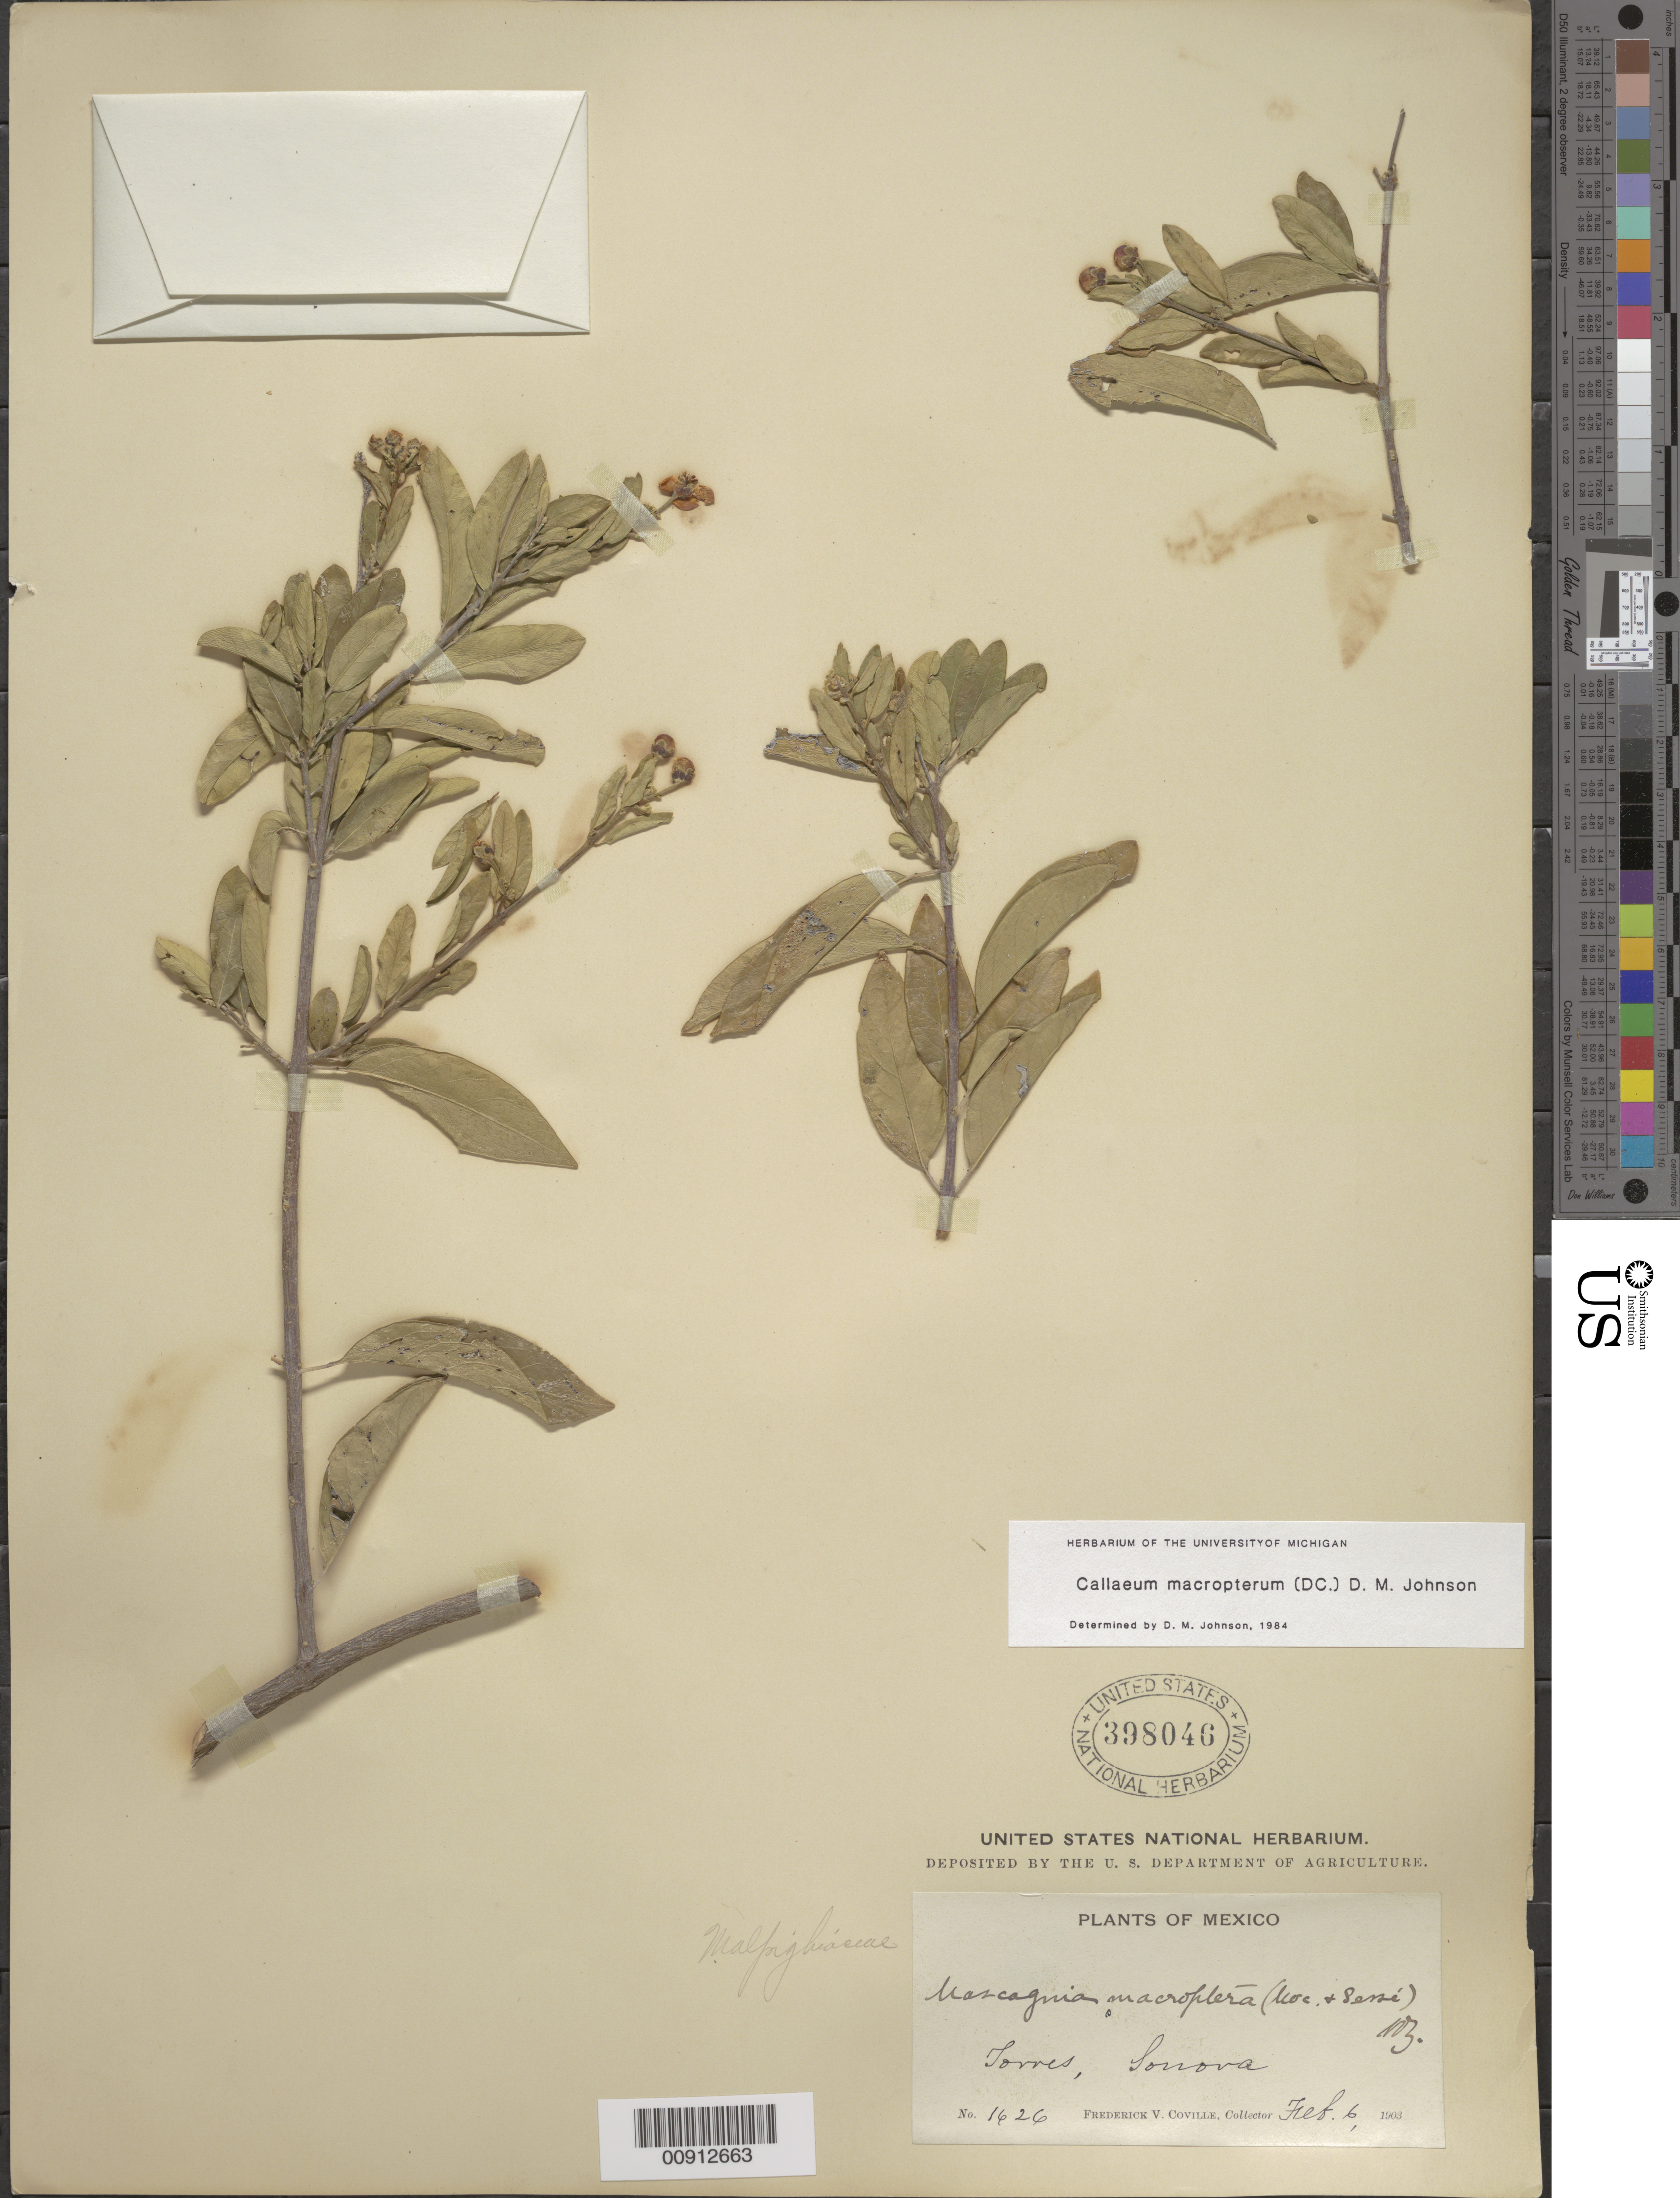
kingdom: Plantae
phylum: Tracheophyta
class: Magnoliopsida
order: Malpighiales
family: Malpighiaceae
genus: Callaeum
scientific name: Callaeum macropterum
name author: (Moc. & Sessé ex DC.) D.M. Johnson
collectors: F. V. Coville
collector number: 1626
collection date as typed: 06 Feb 1903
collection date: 1903-02-06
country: Mexico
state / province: Sonora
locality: Torres, Sonora.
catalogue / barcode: US 398046